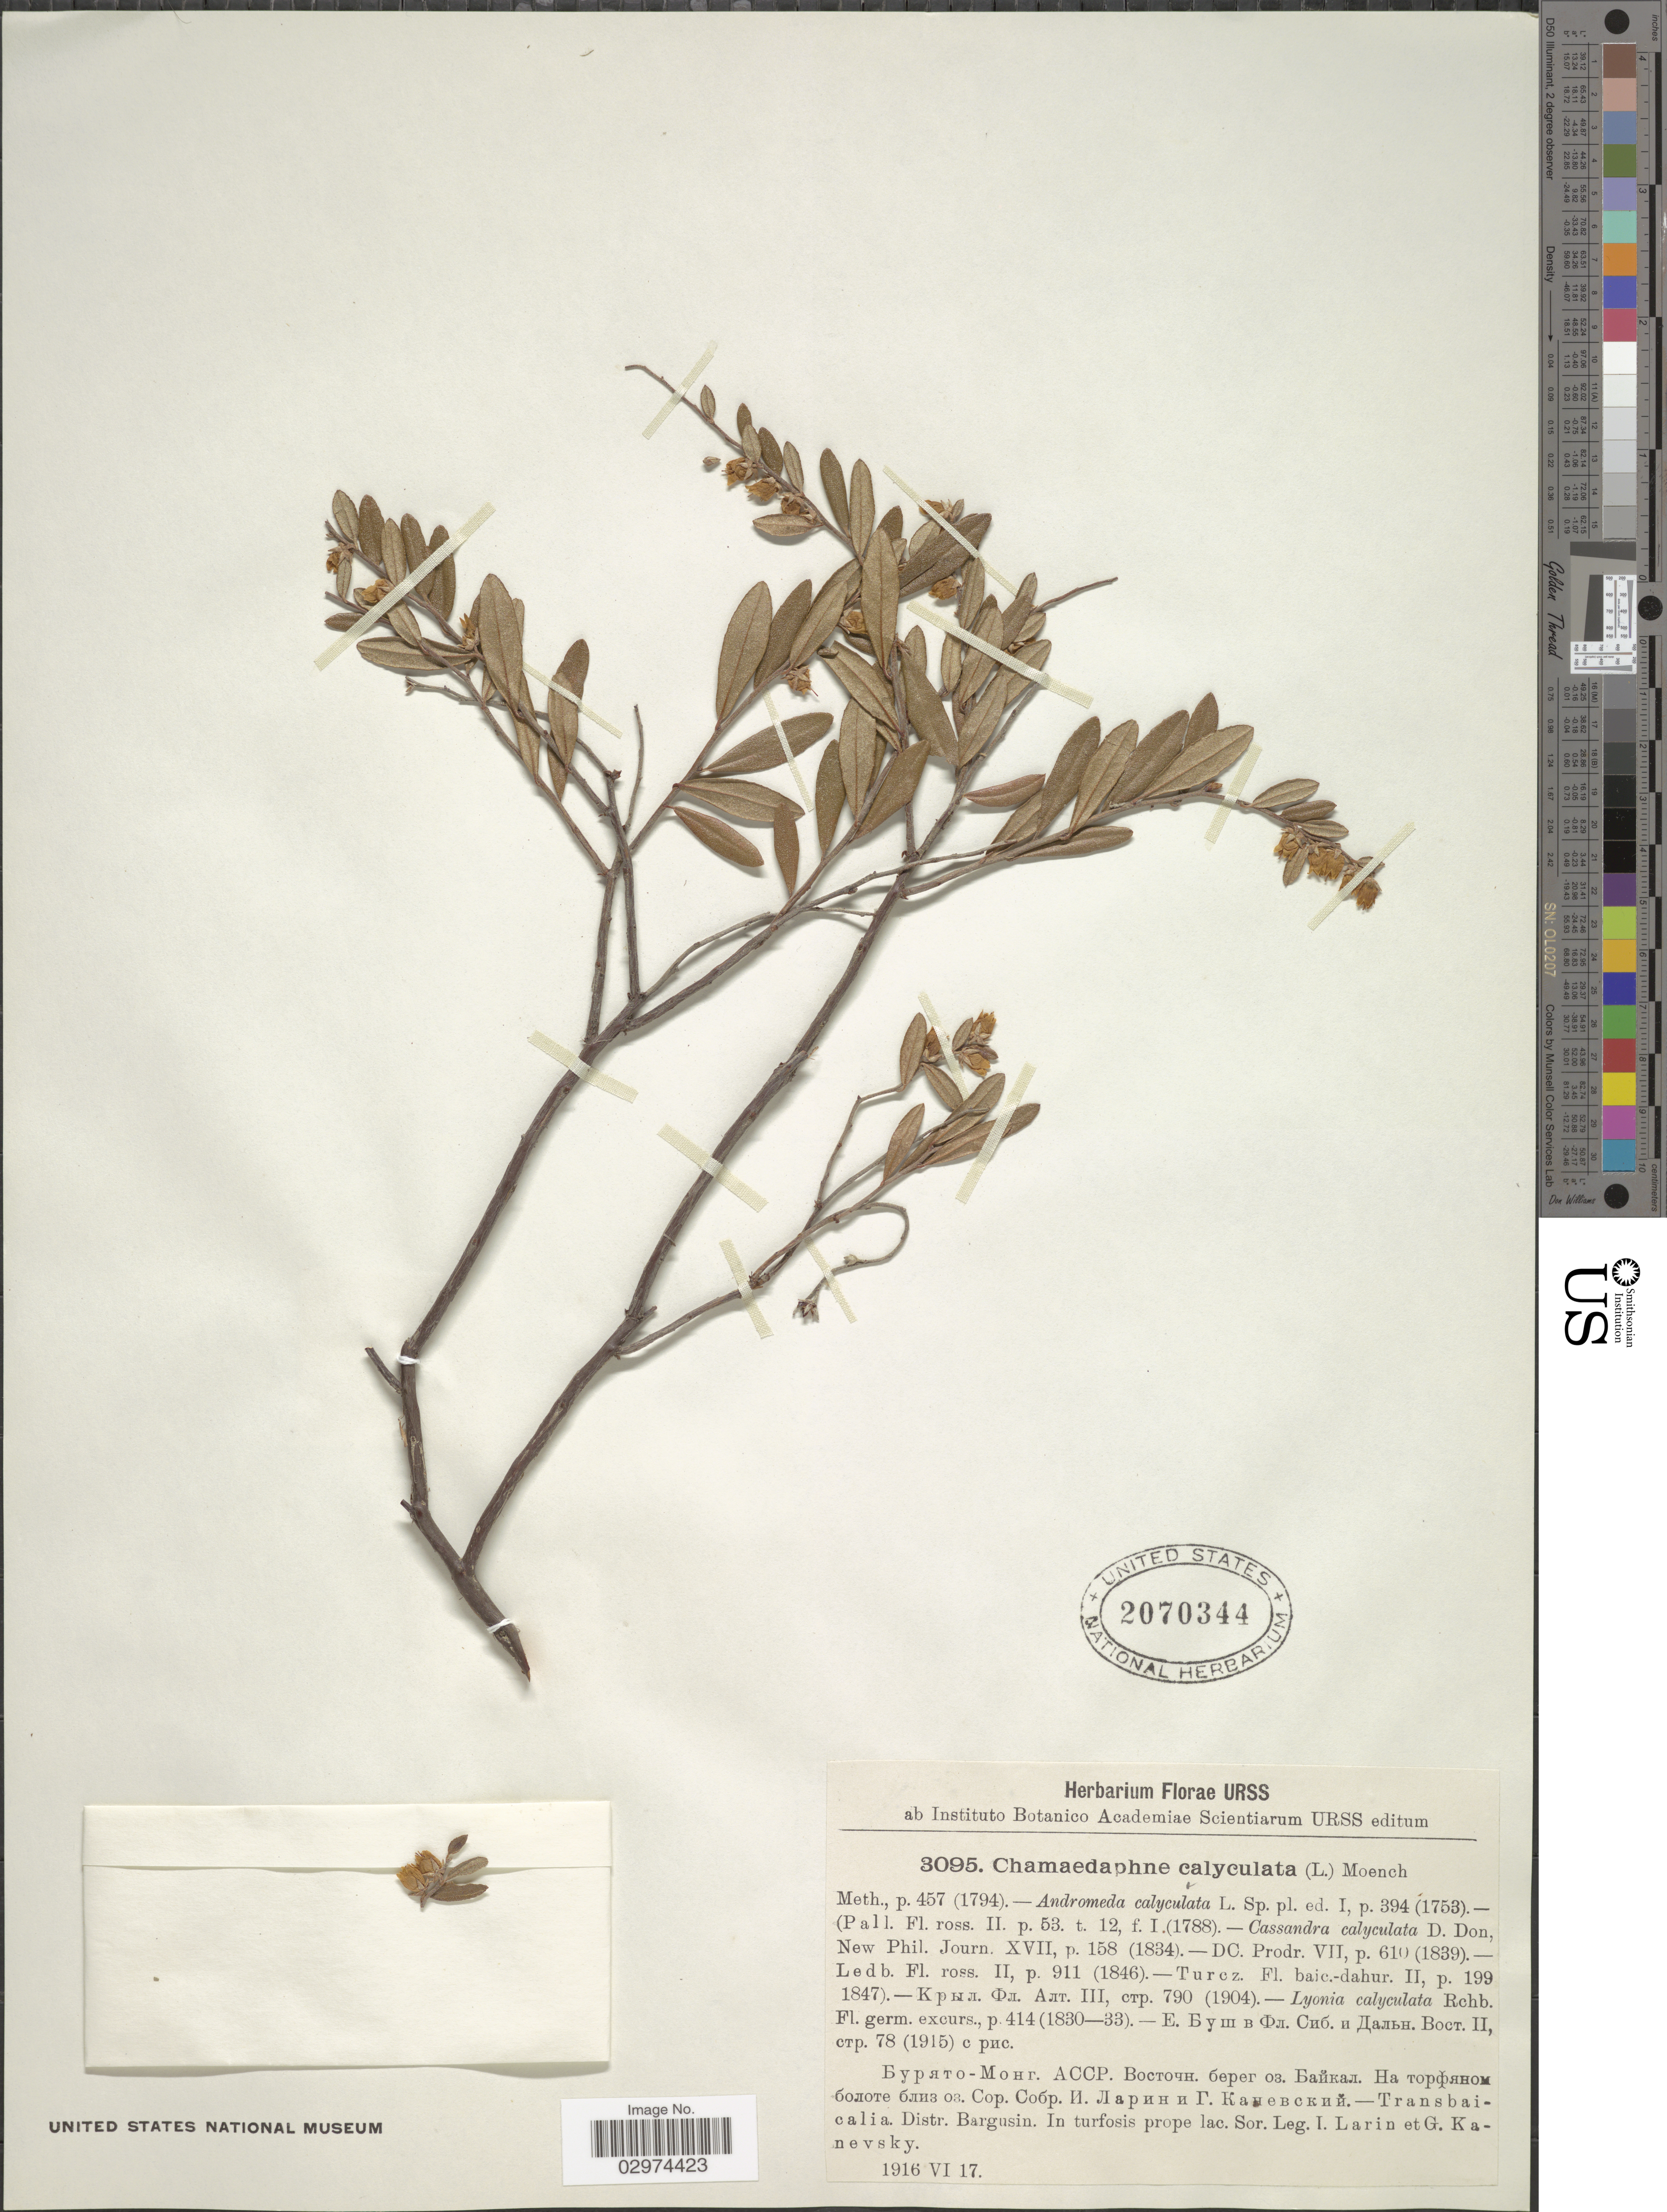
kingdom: Plantae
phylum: Tracheophyta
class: Magnoliopsida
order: Ericales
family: Ericaceae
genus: Chamaedaphne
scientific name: Chamaedaphne calyculata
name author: (L.) Moench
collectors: I. Larin & G. Kanevsky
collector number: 3095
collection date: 1916-06-17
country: Russian Federation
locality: Transbaicalia. Distr. Bargusin. In turfosis prope lac. Sor.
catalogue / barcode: US 2070344